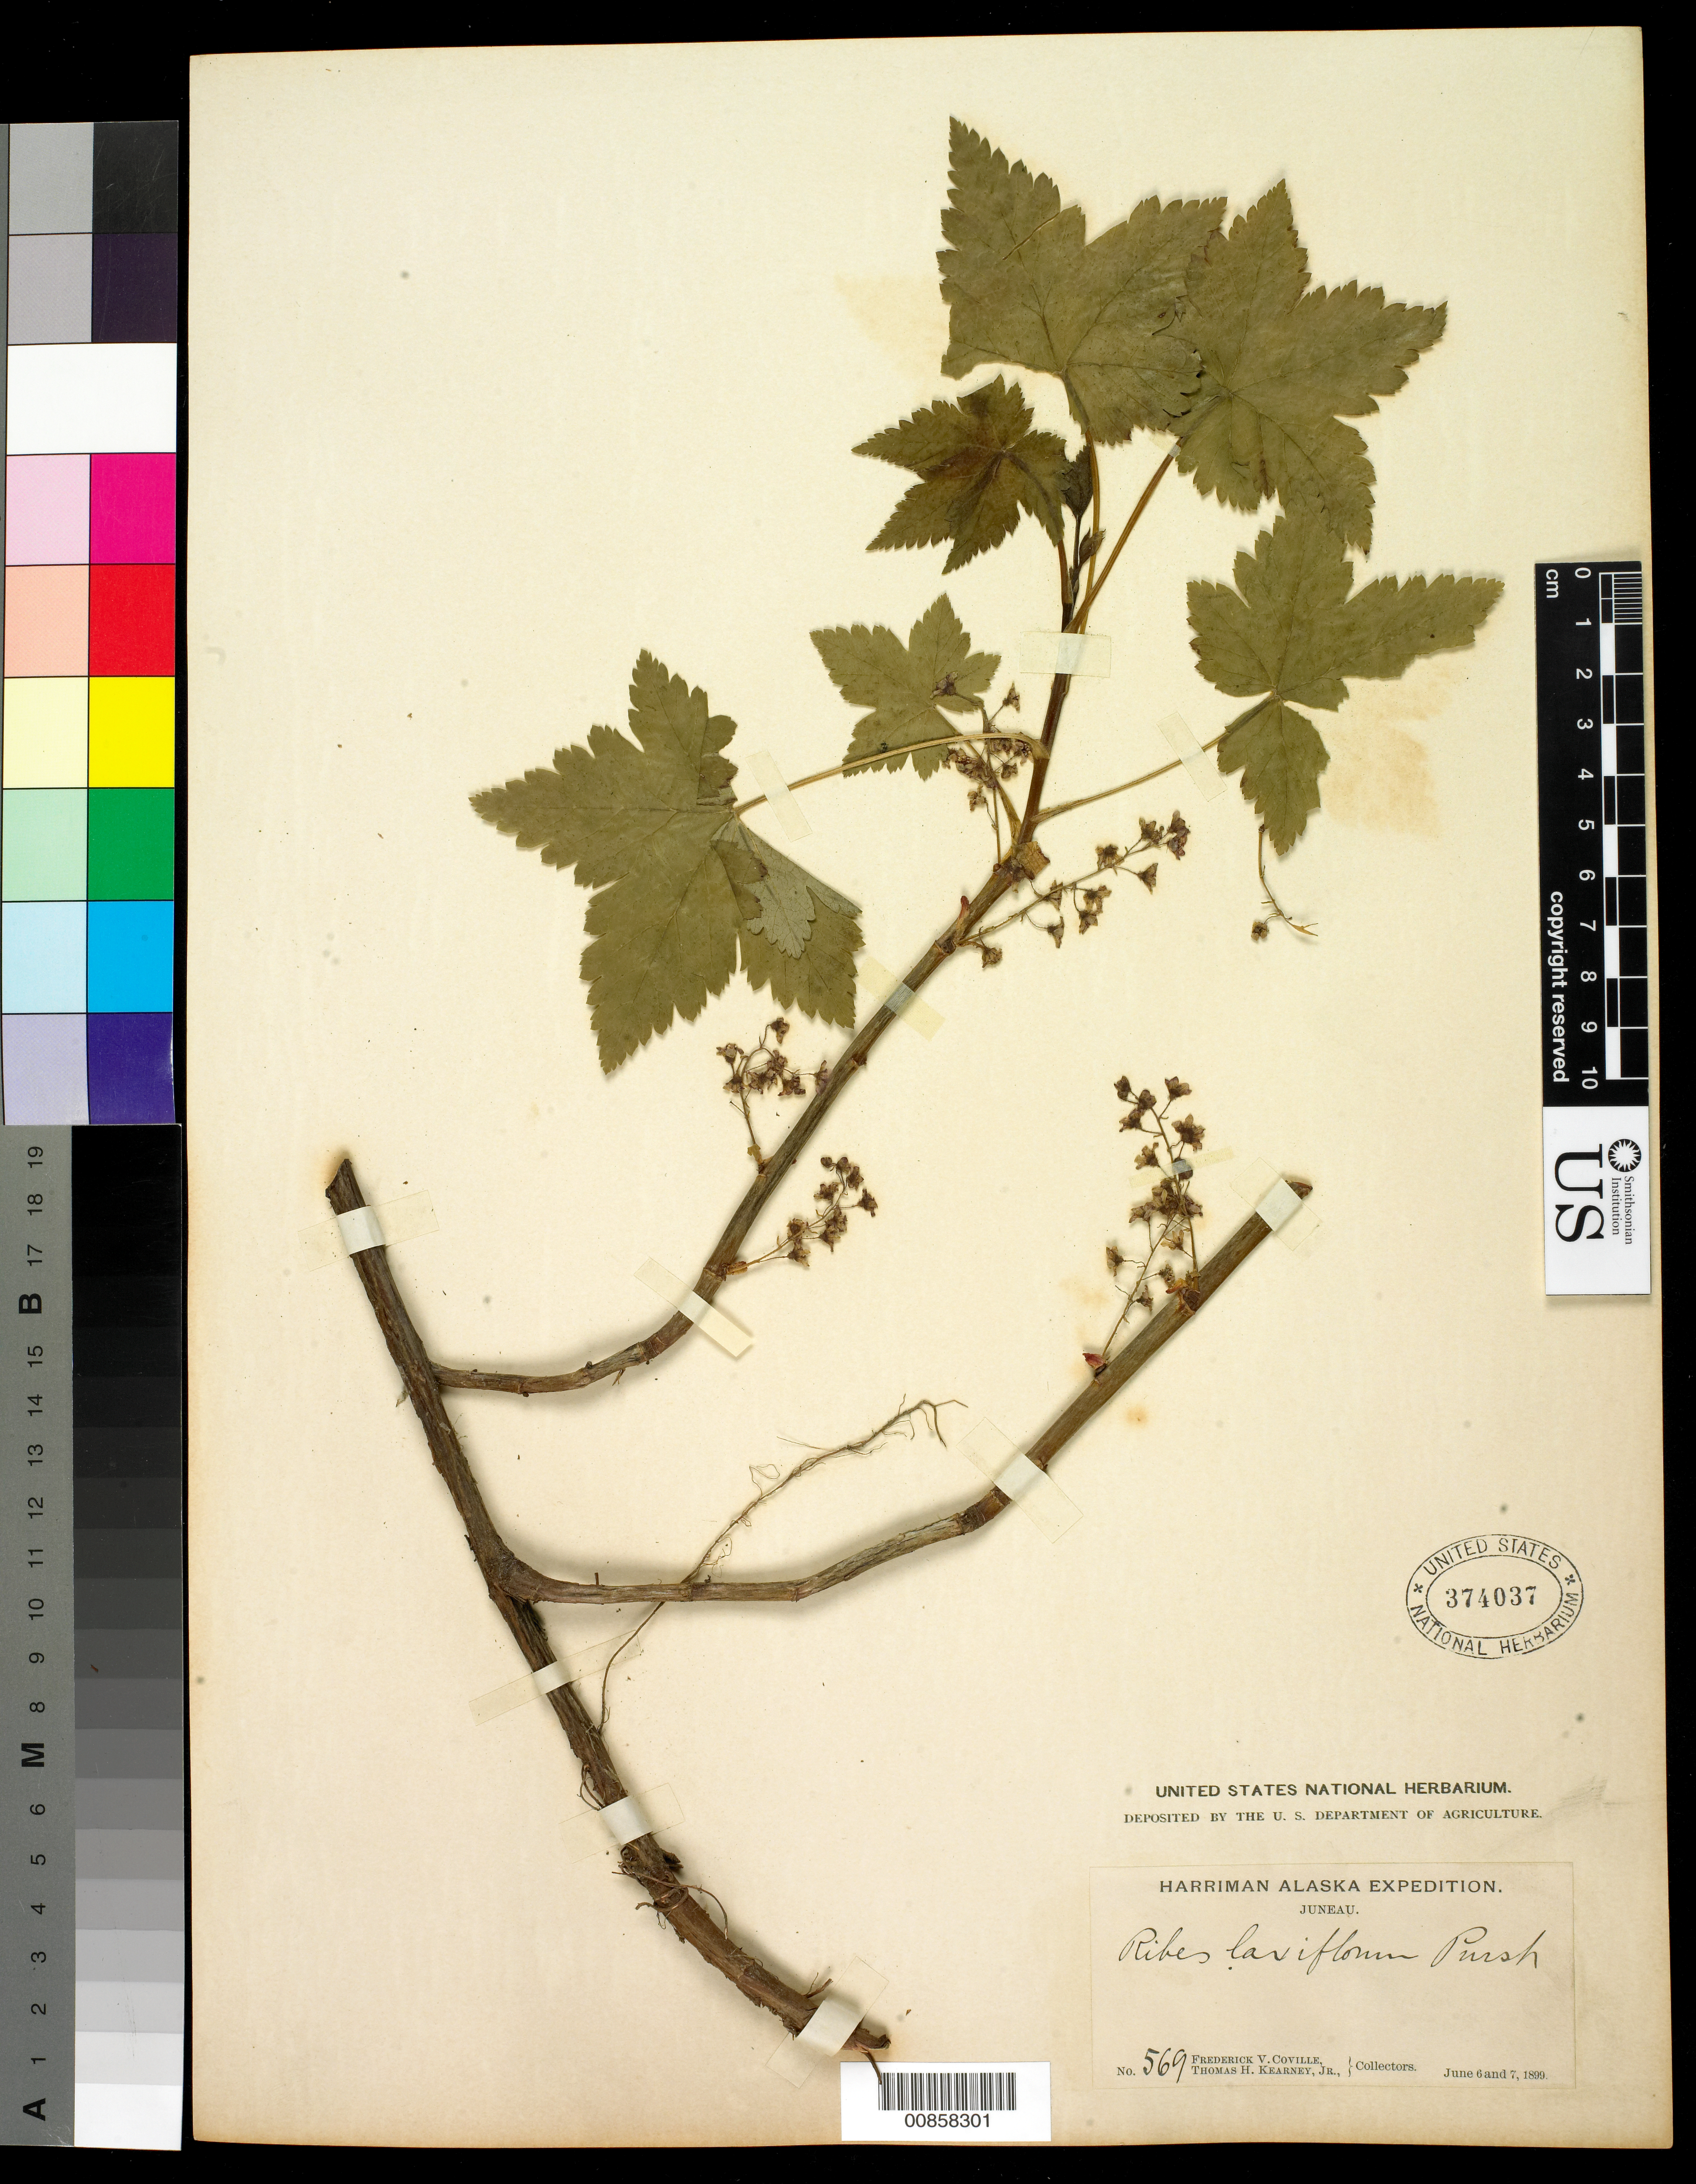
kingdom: Plantae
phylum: Tracheophyta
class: Magnoliopsida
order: Saxifragales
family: Grossulariaceae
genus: Ribes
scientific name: Ribes laxiflorum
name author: Pursh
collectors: F. V. Coville & T. H. Kearney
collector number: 569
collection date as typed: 06 Jun 1899 to 07 Jun 1899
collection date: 1899-06-06/1899-06-07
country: United States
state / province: Alaska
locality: Juneau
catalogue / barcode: US 374037